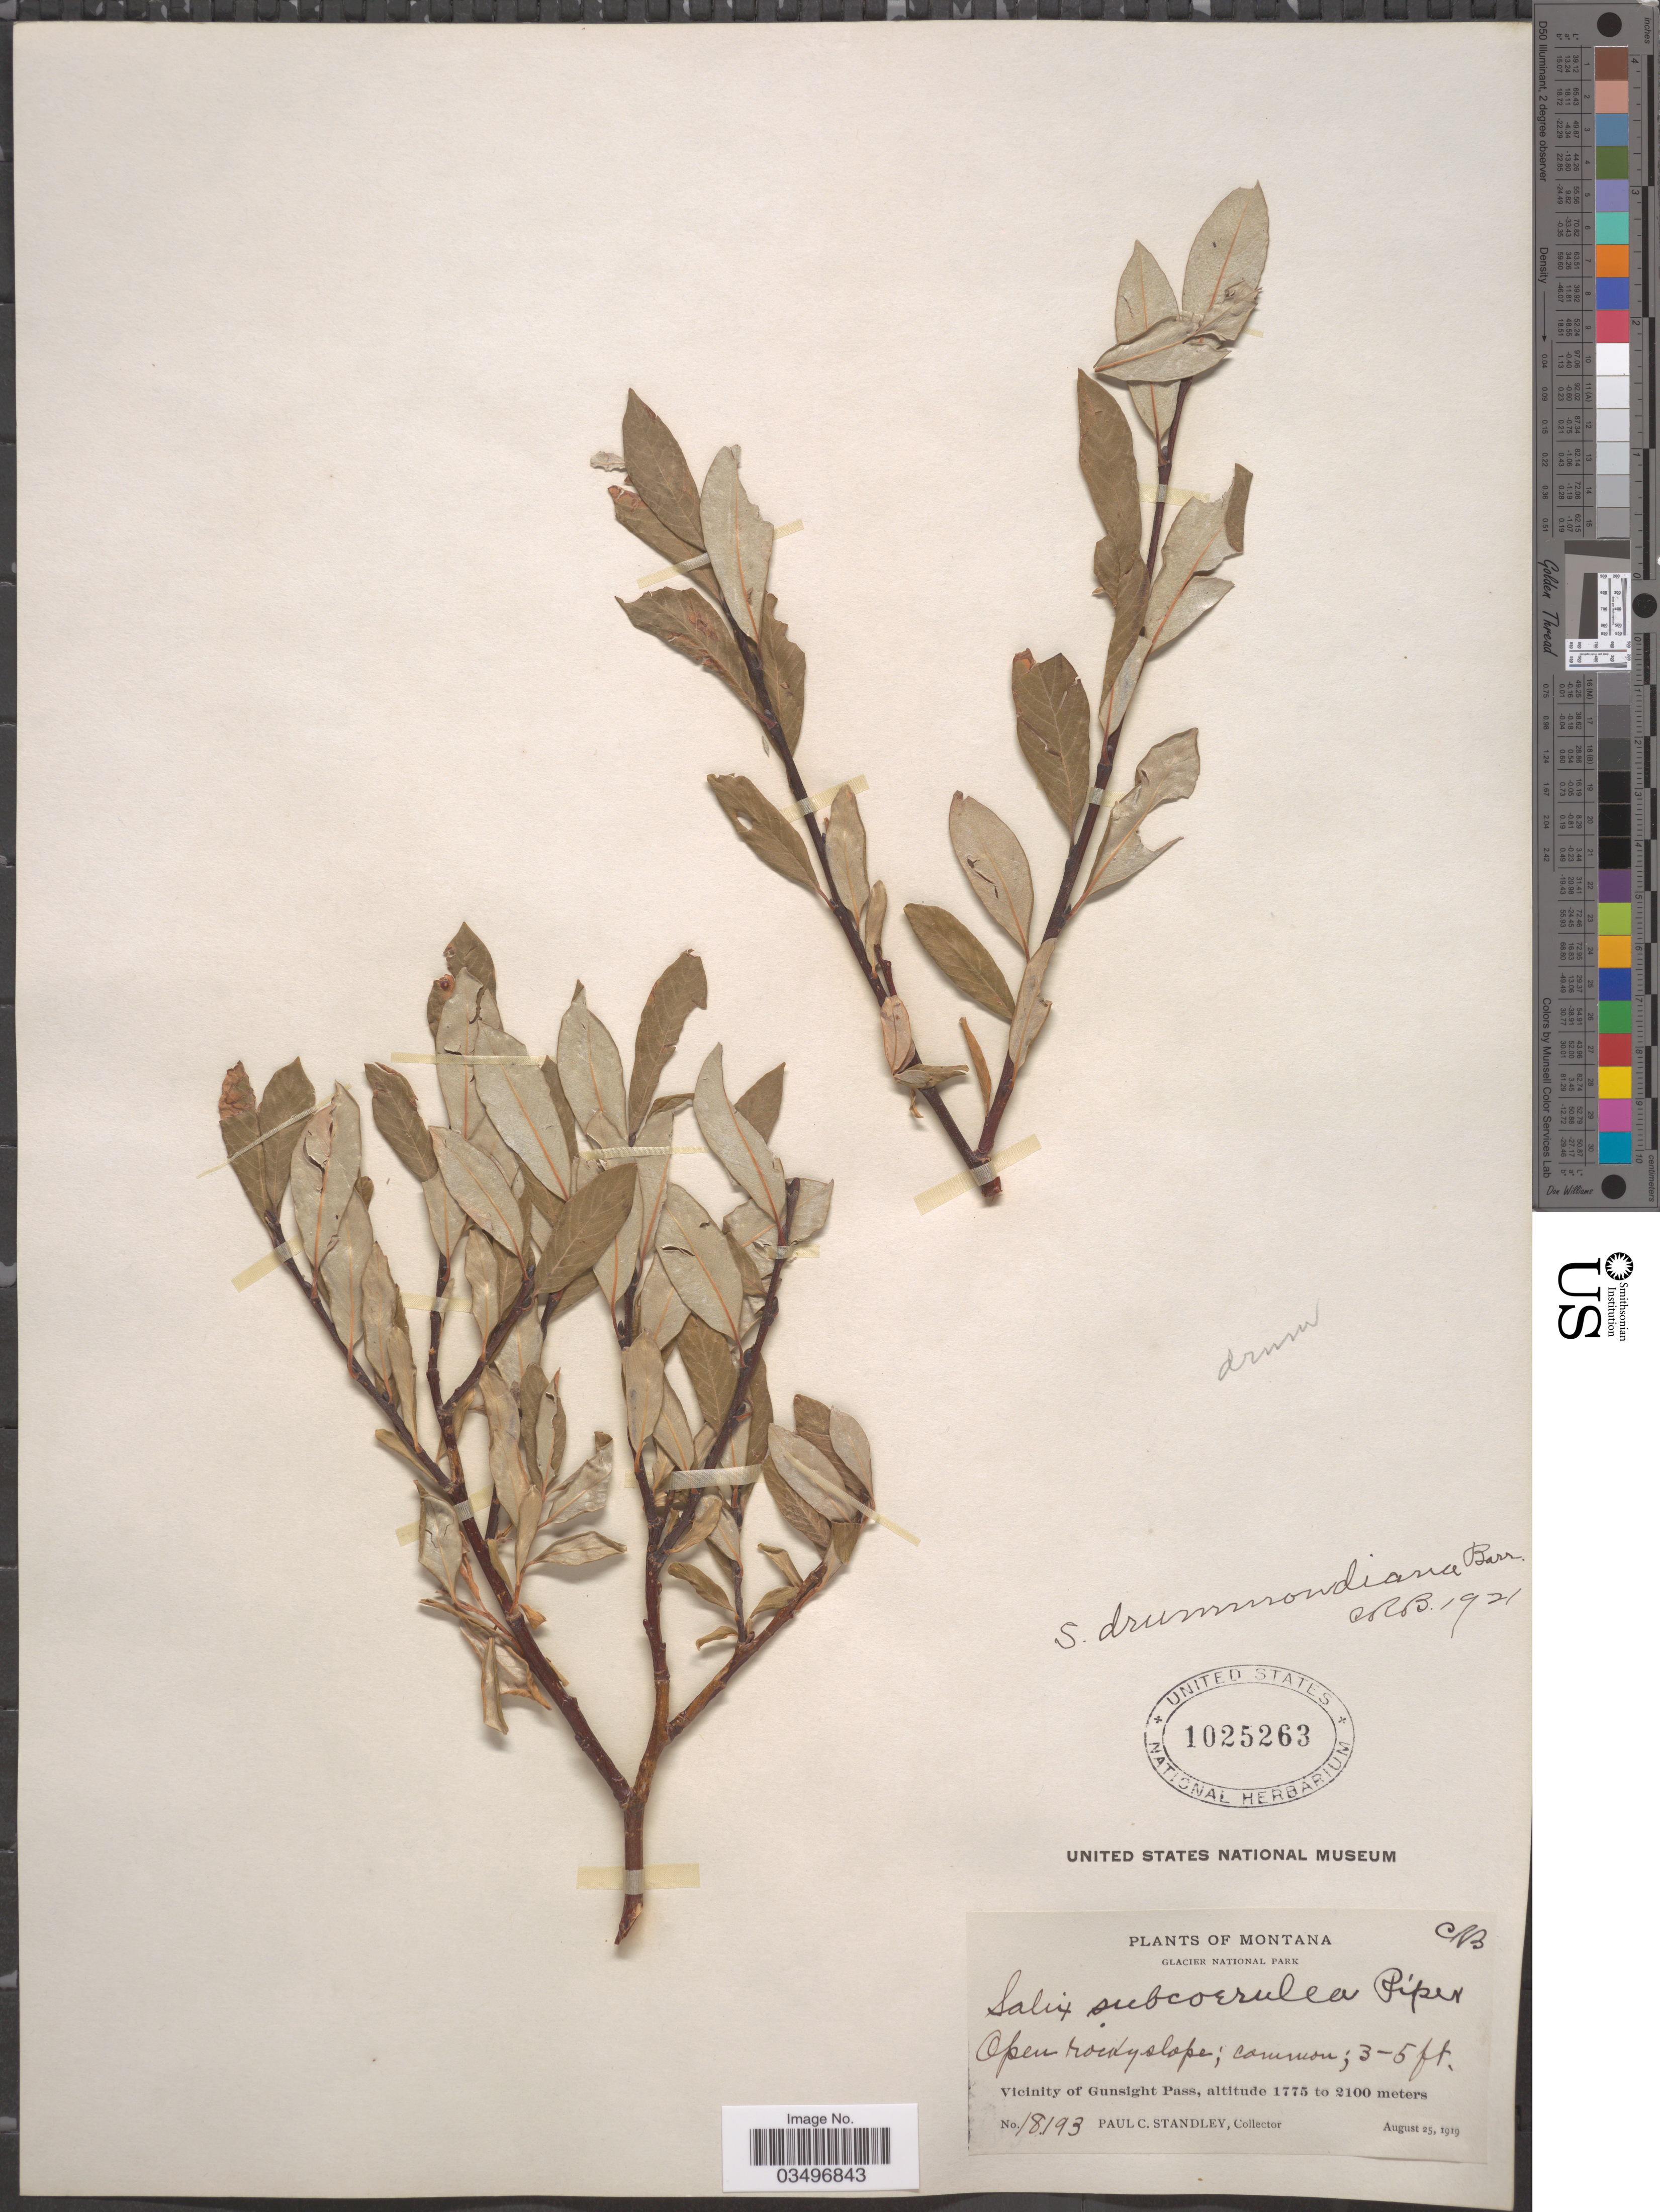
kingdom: Plantae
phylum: Tracheophyta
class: Magnoliopsida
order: Malpighiales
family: Salicaceae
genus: Salix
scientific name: Salix drummondiana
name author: Barratt ex Hook.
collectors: P. C. Standley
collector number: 18193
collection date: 1919-08-25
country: United States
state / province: Montana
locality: Glacier National Park. Vicinity of Gunsight Pass.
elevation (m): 1775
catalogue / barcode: US 1025263